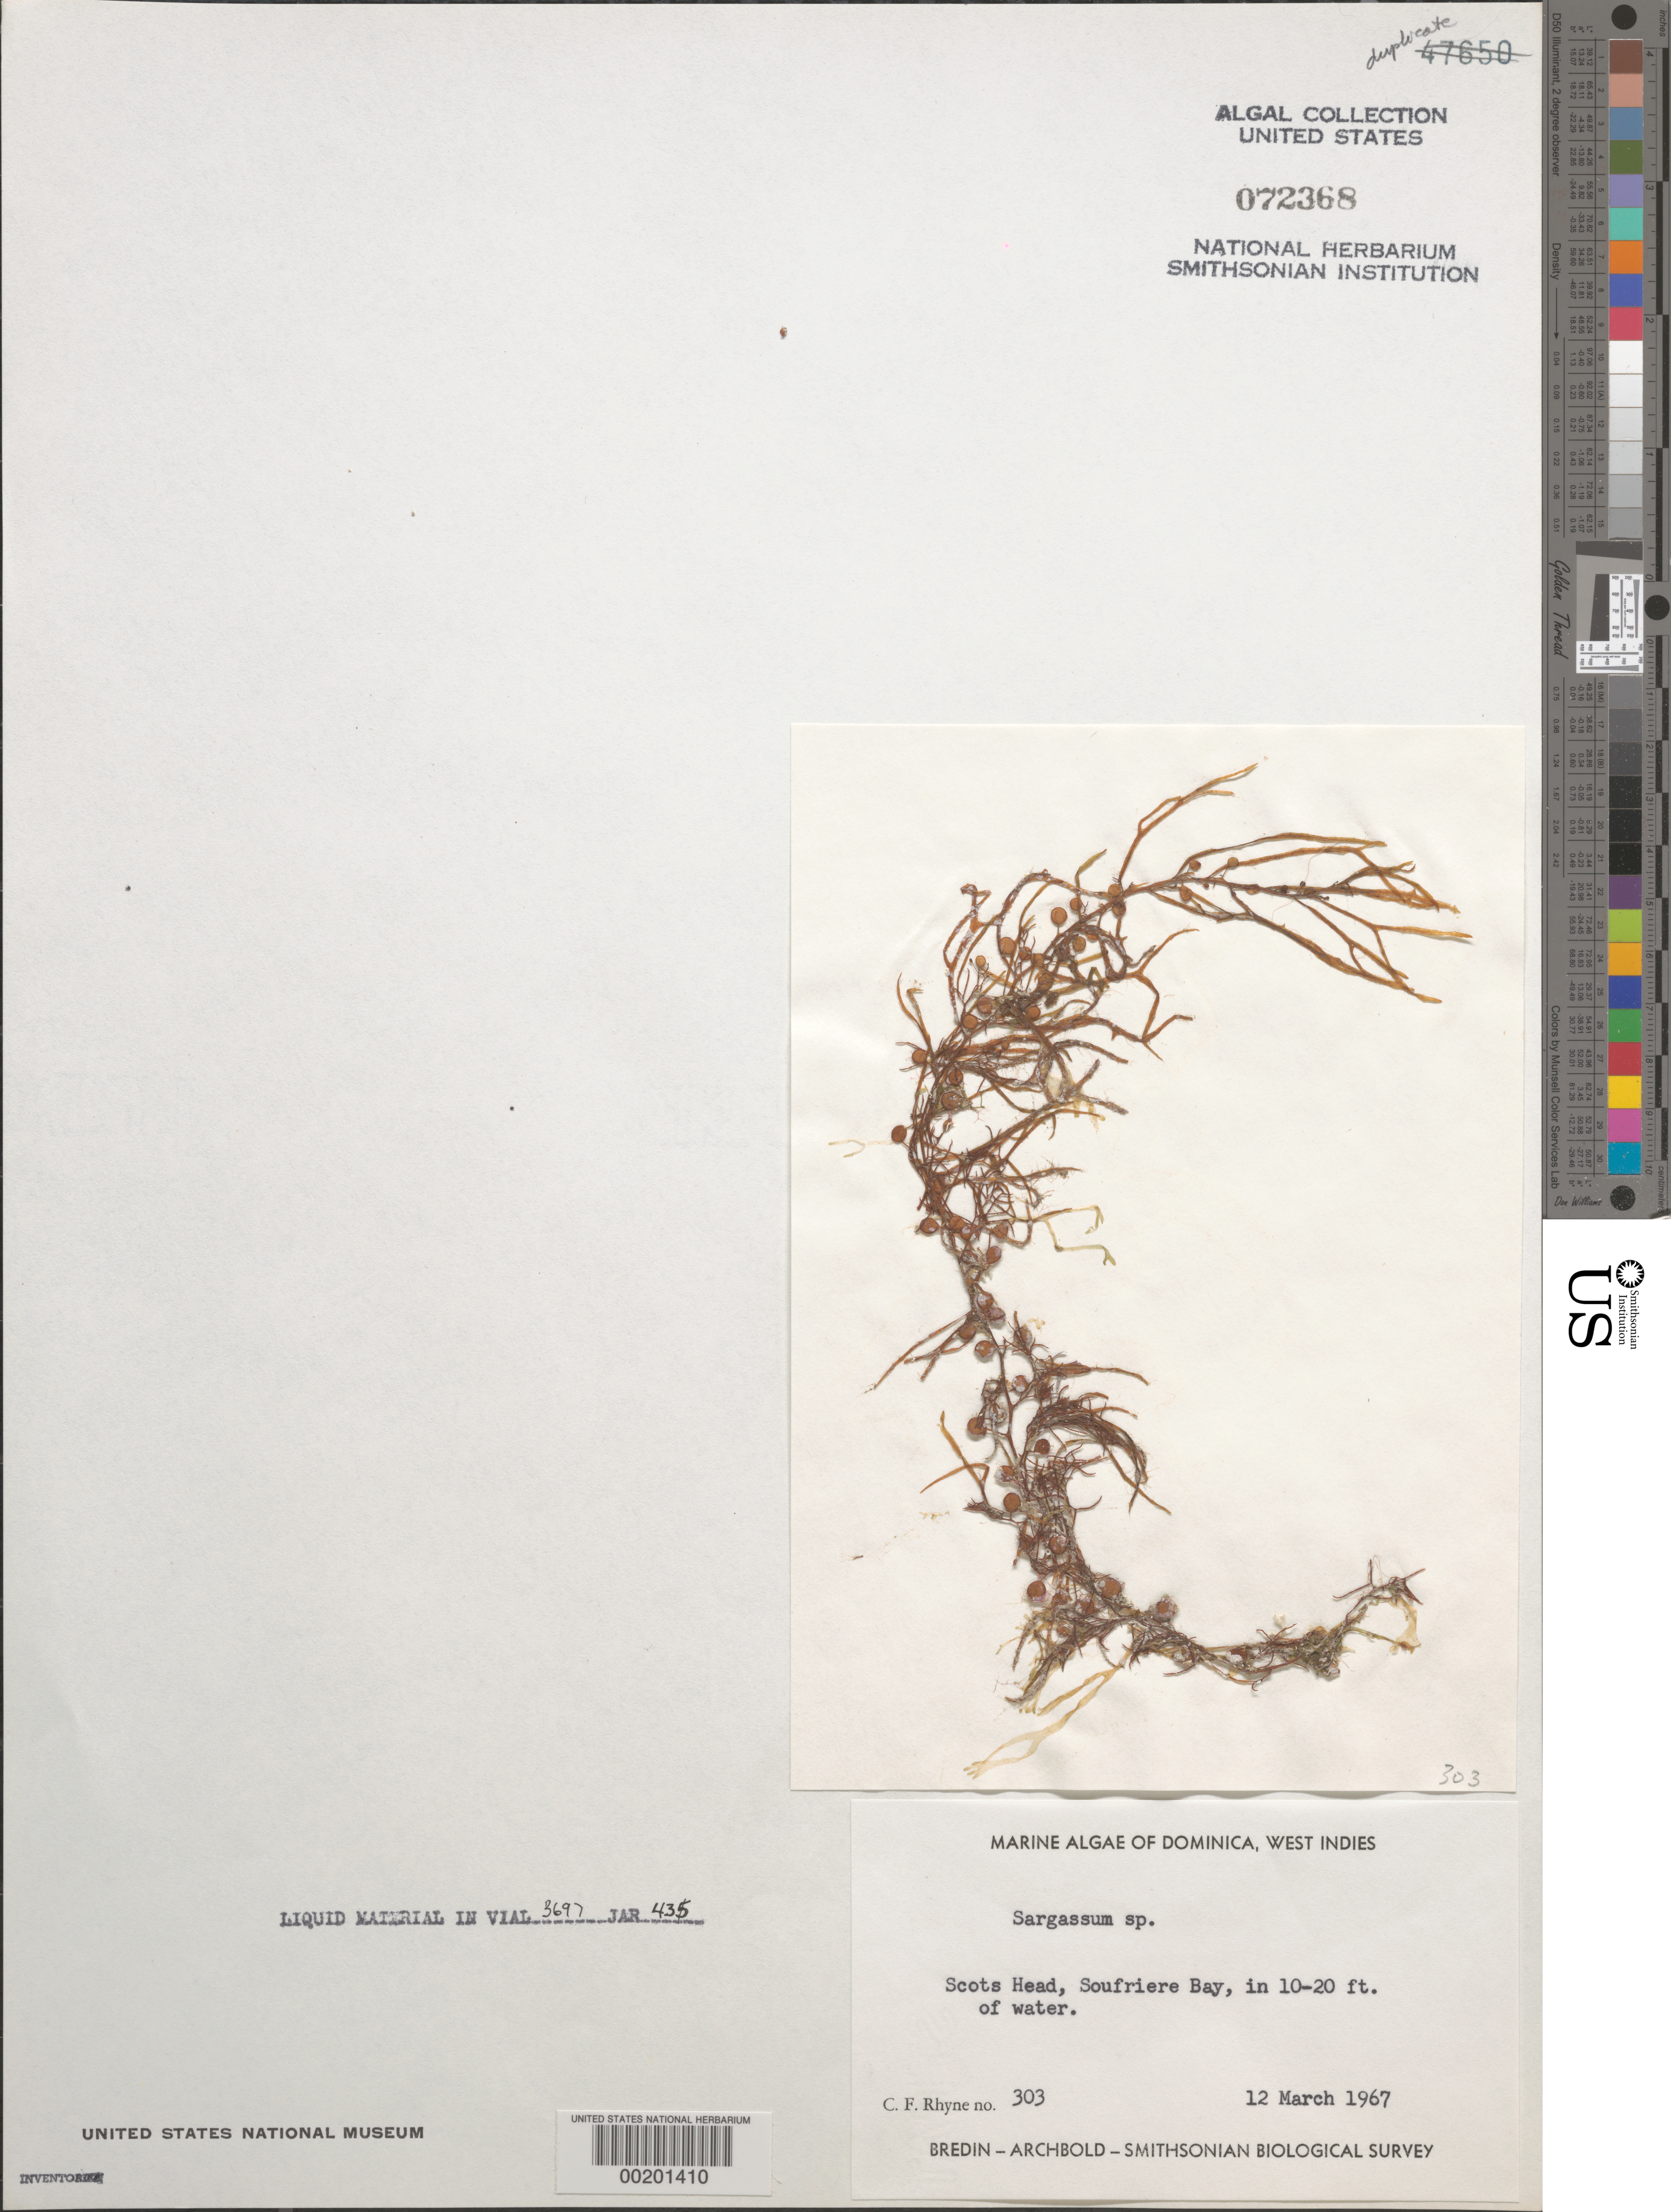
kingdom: Chromista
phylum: Ochrophyta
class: Phaeophyceae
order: Fucales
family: Sargassaceae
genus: Sargassum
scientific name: Sargassum sp.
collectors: C. Rhyne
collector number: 303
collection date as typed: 12 Mar 1967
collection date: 1967-03-12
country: Dominica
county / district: St. Mark's Parish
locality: Scots Head, Soufriere Bay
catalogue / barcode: US 72368